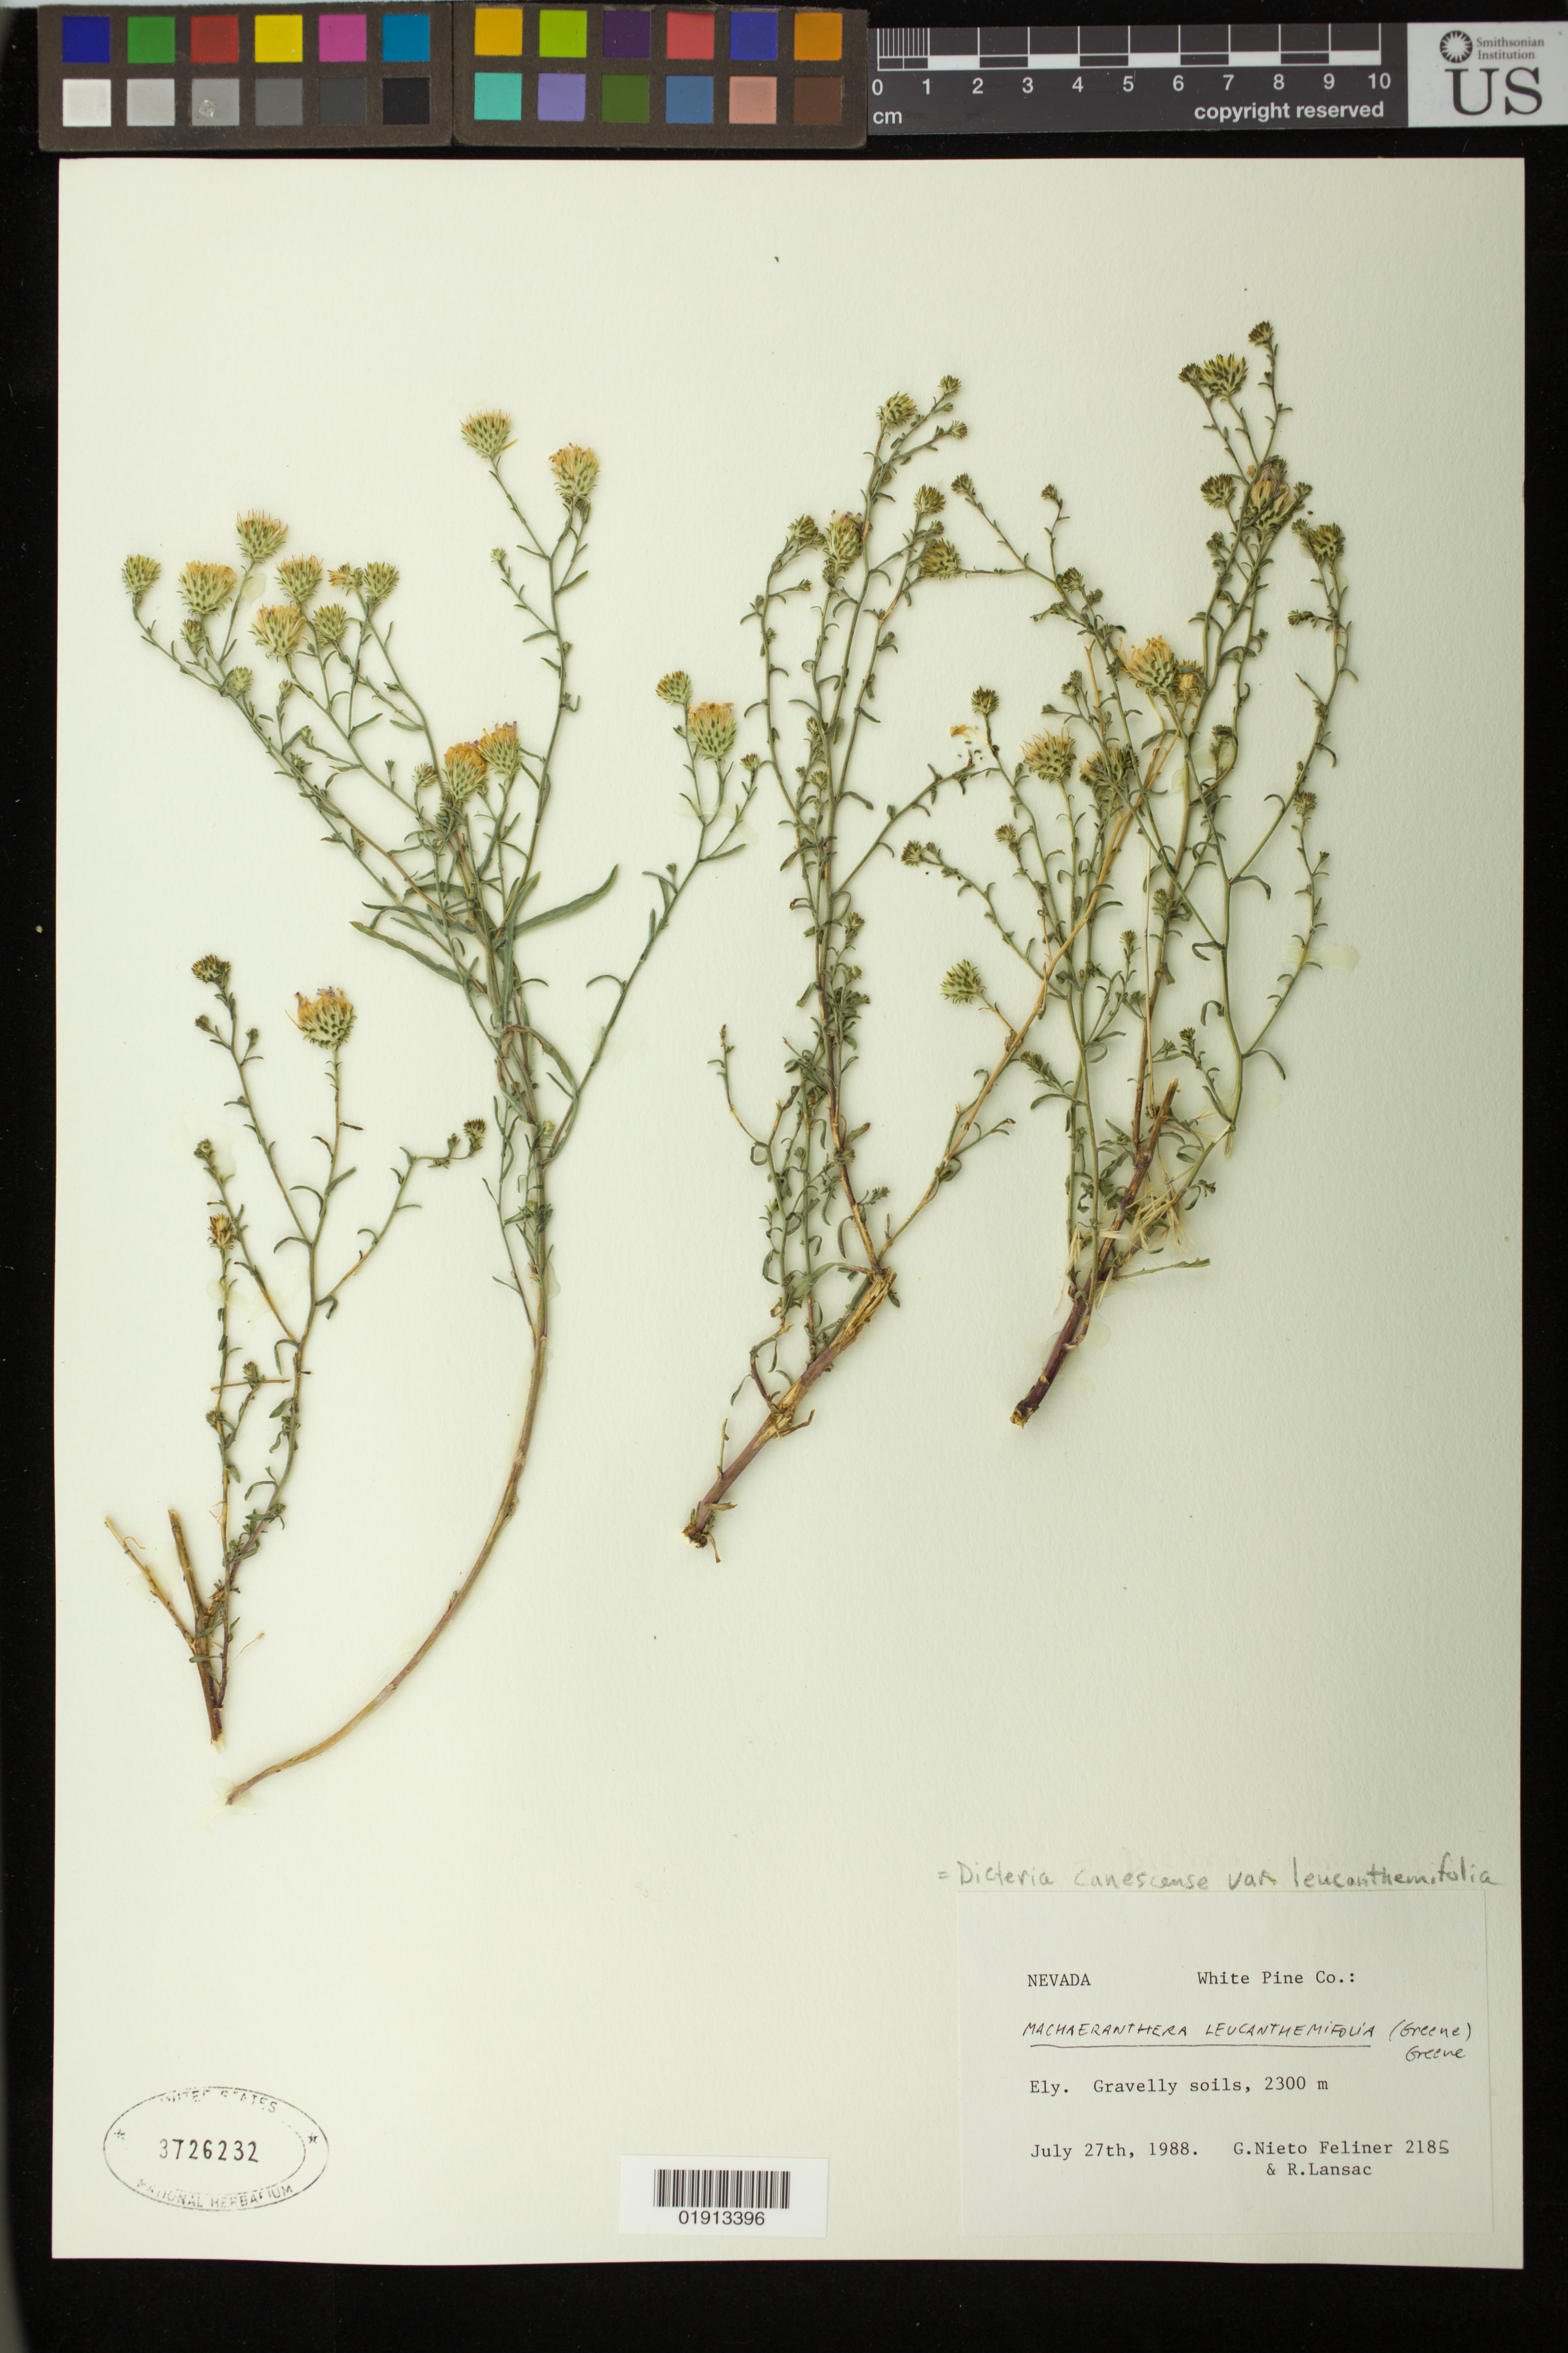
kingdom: Plantae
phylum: Tracheophyta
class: Magnoliopsida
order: Asterales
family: Asteraceae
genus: Dieteria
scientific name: Dieteria canescens var. leucanthemifolia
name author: (Greene) D. R. Morgan & R.L. Hartm.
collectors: G. Nieto Feliner & R. Lansac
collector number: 2185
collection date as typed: July 27th, 1988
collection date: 1988-07-27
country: United States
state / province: Nevada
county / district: White Pine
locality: Ely.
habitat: Gravelly soils.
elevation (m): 2300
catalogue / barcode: US 3726232